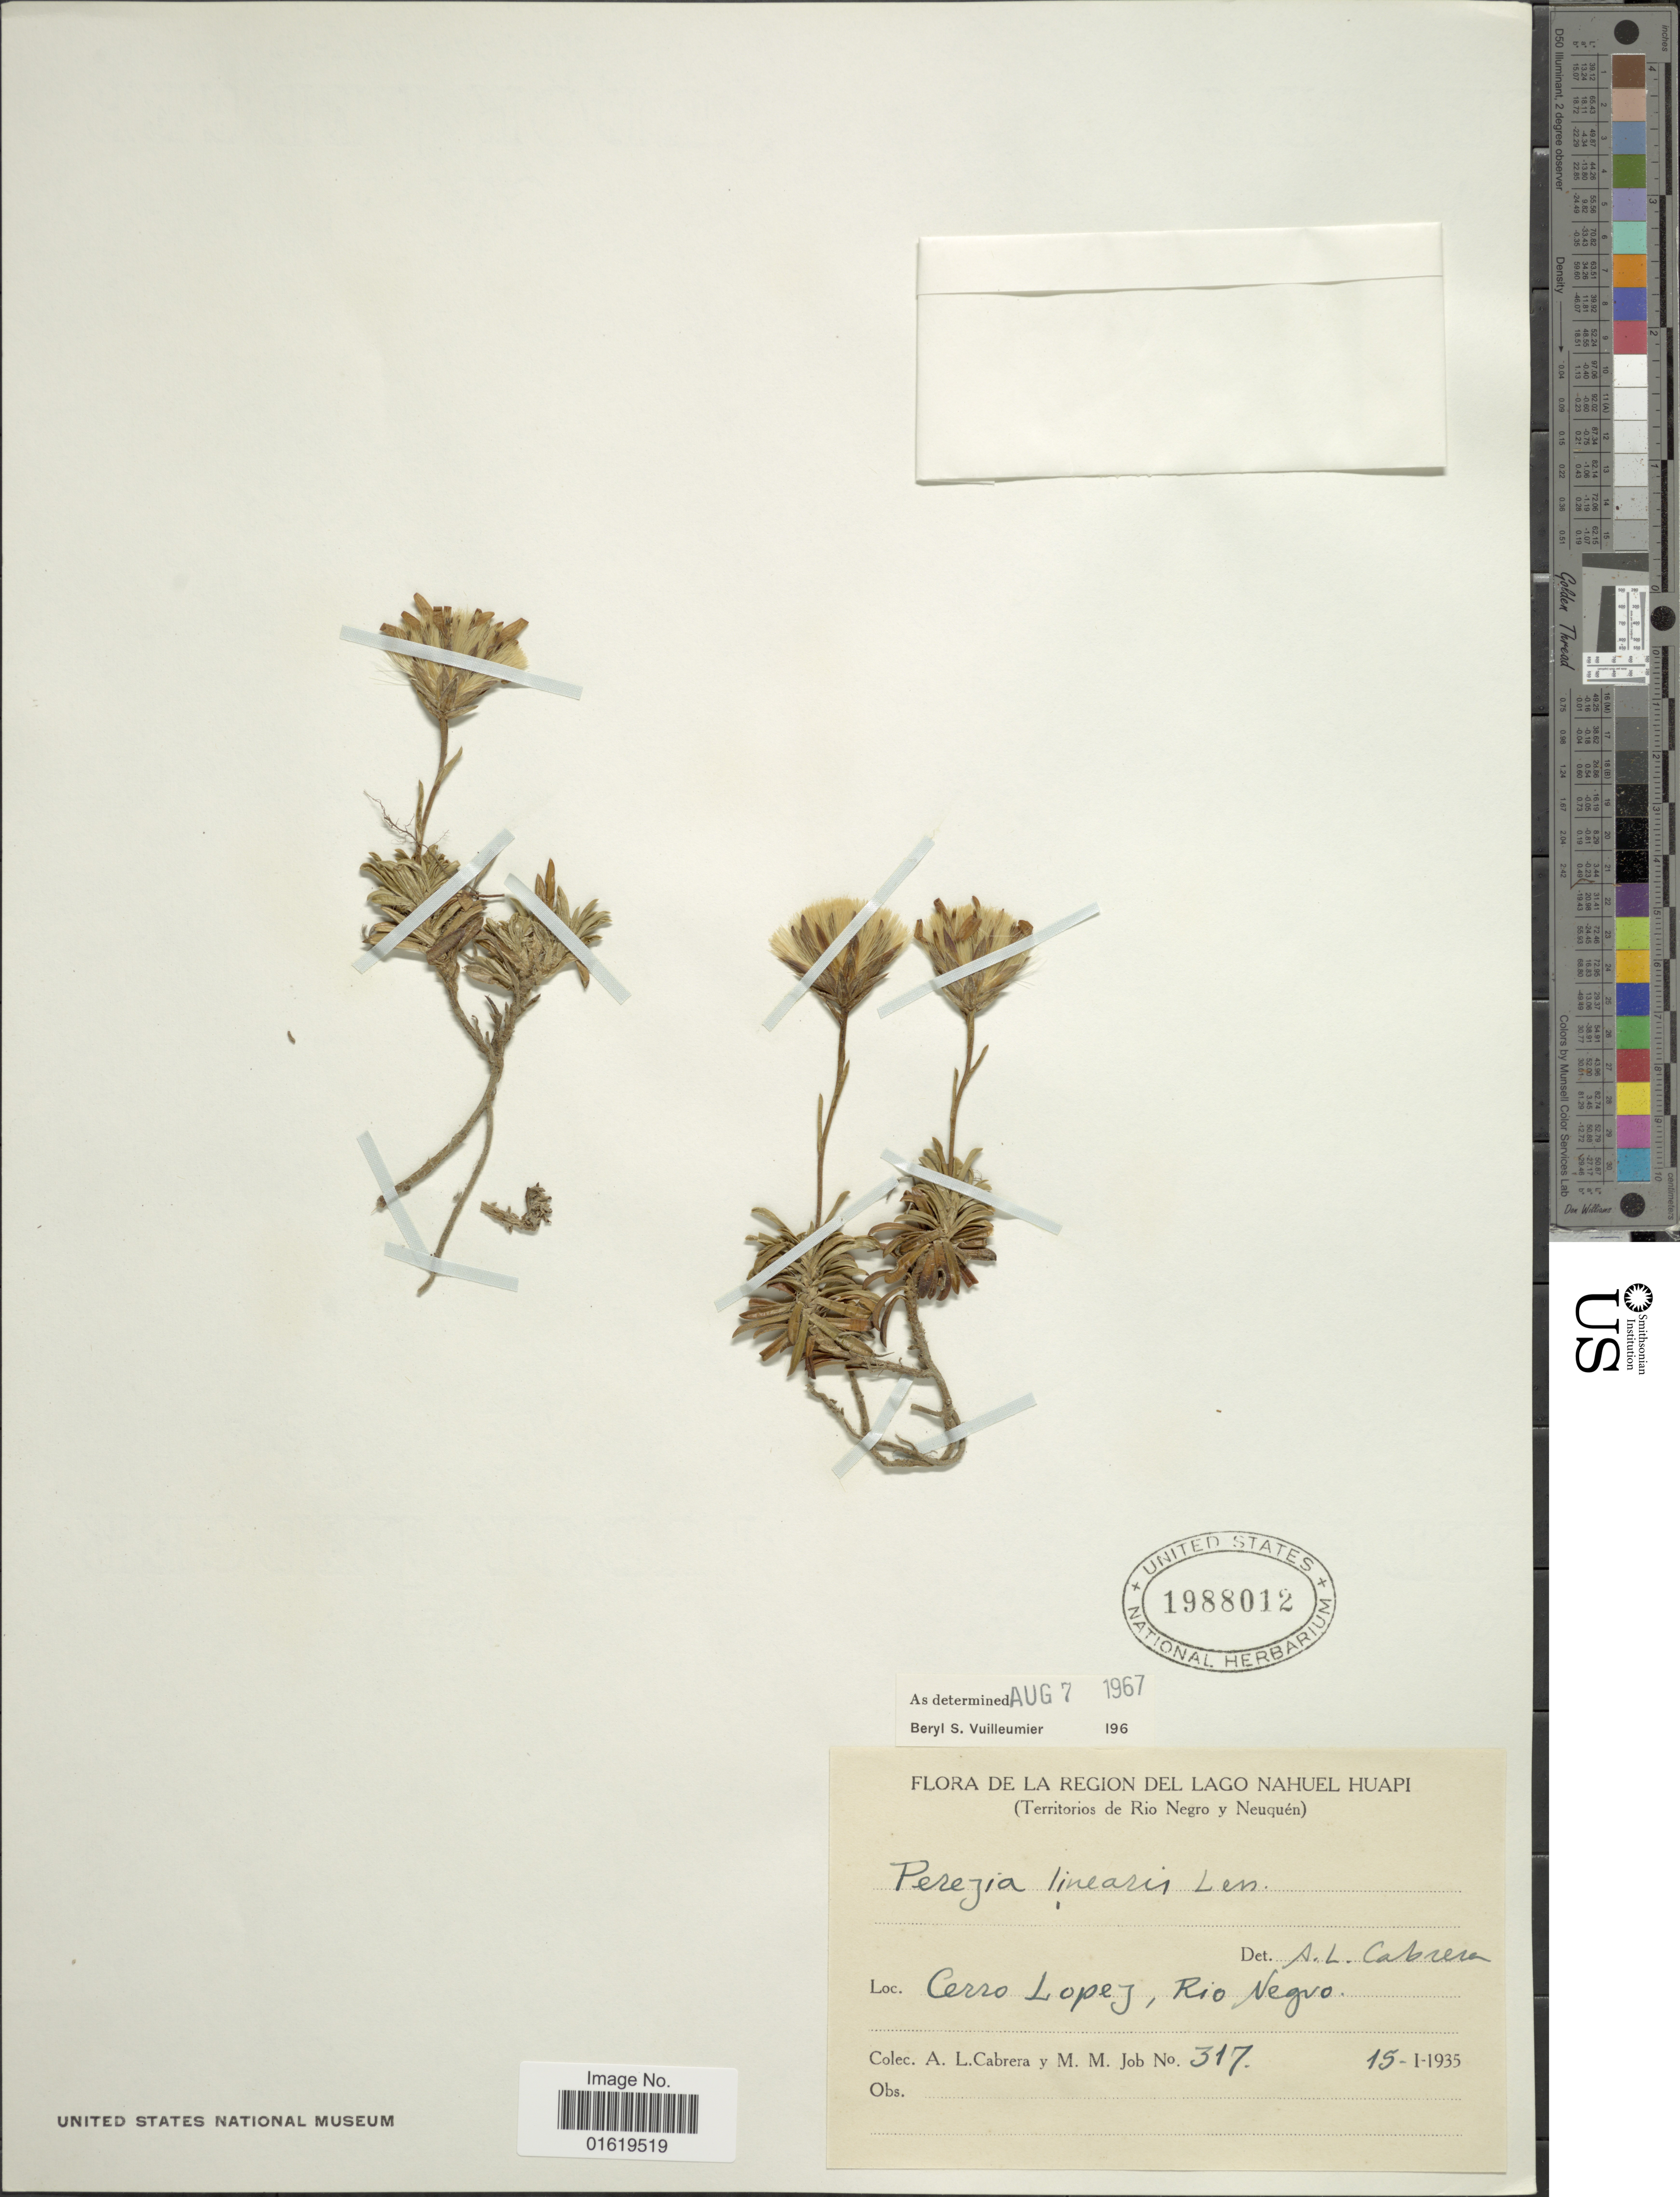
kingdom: Plantae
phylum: Tracheophyta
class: Magnoliopsida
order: Asterales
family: Asteraceae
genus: Perezia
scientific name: Perezia linearis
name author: Less.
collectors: A. L. Cabrera & M. Job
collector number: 317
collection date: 1935-01-15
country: Argentina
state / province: Rio Negro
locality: De la Region del lago nahuel Huapi. (Territorios do Rio Negro y Neuquén). Cerro Lopez, Rio Negro.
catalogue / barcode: US 1988012